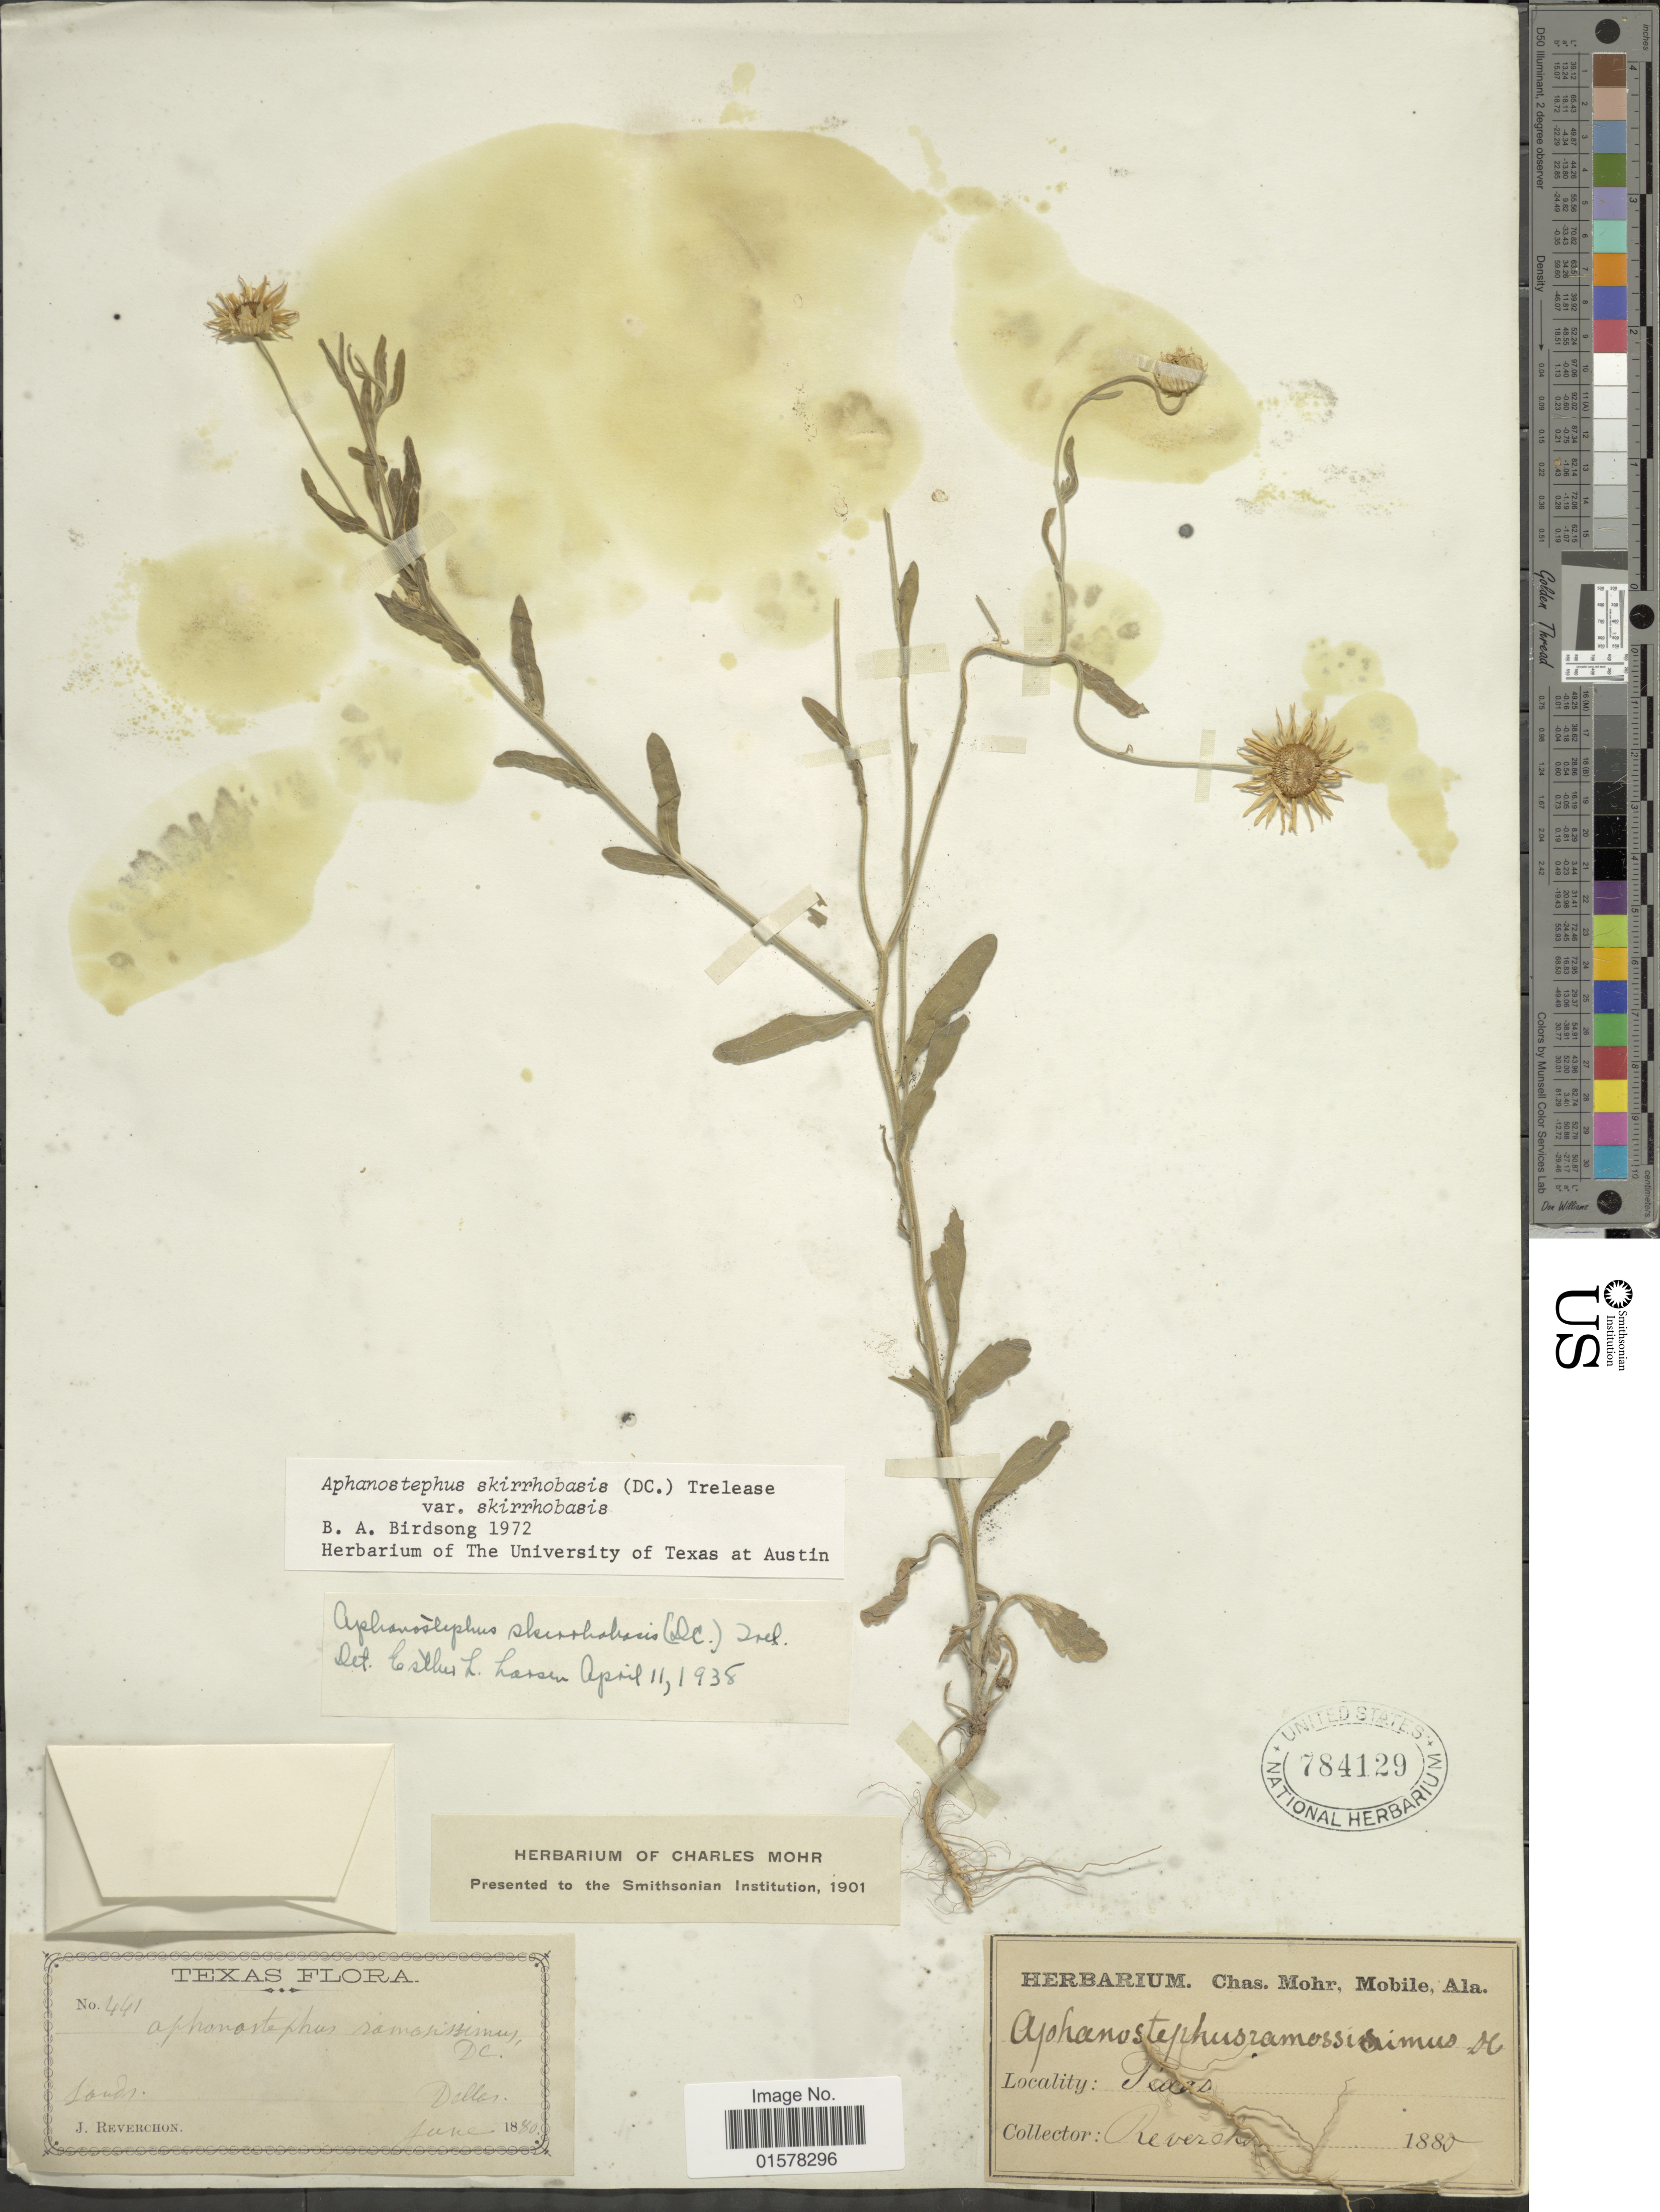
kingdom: Plantae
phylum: Tracheophyta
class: Magnoliopsida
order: Asterales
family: Asteraceae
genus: Aphanostephus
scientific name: Aphanostephus skirrhobasis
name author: (DC.) Trel. ex Coville & Branner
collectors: J. Reverchon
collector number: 441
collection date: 1880-06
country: United States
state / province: Texas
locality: Dallas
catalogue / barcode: US 784129